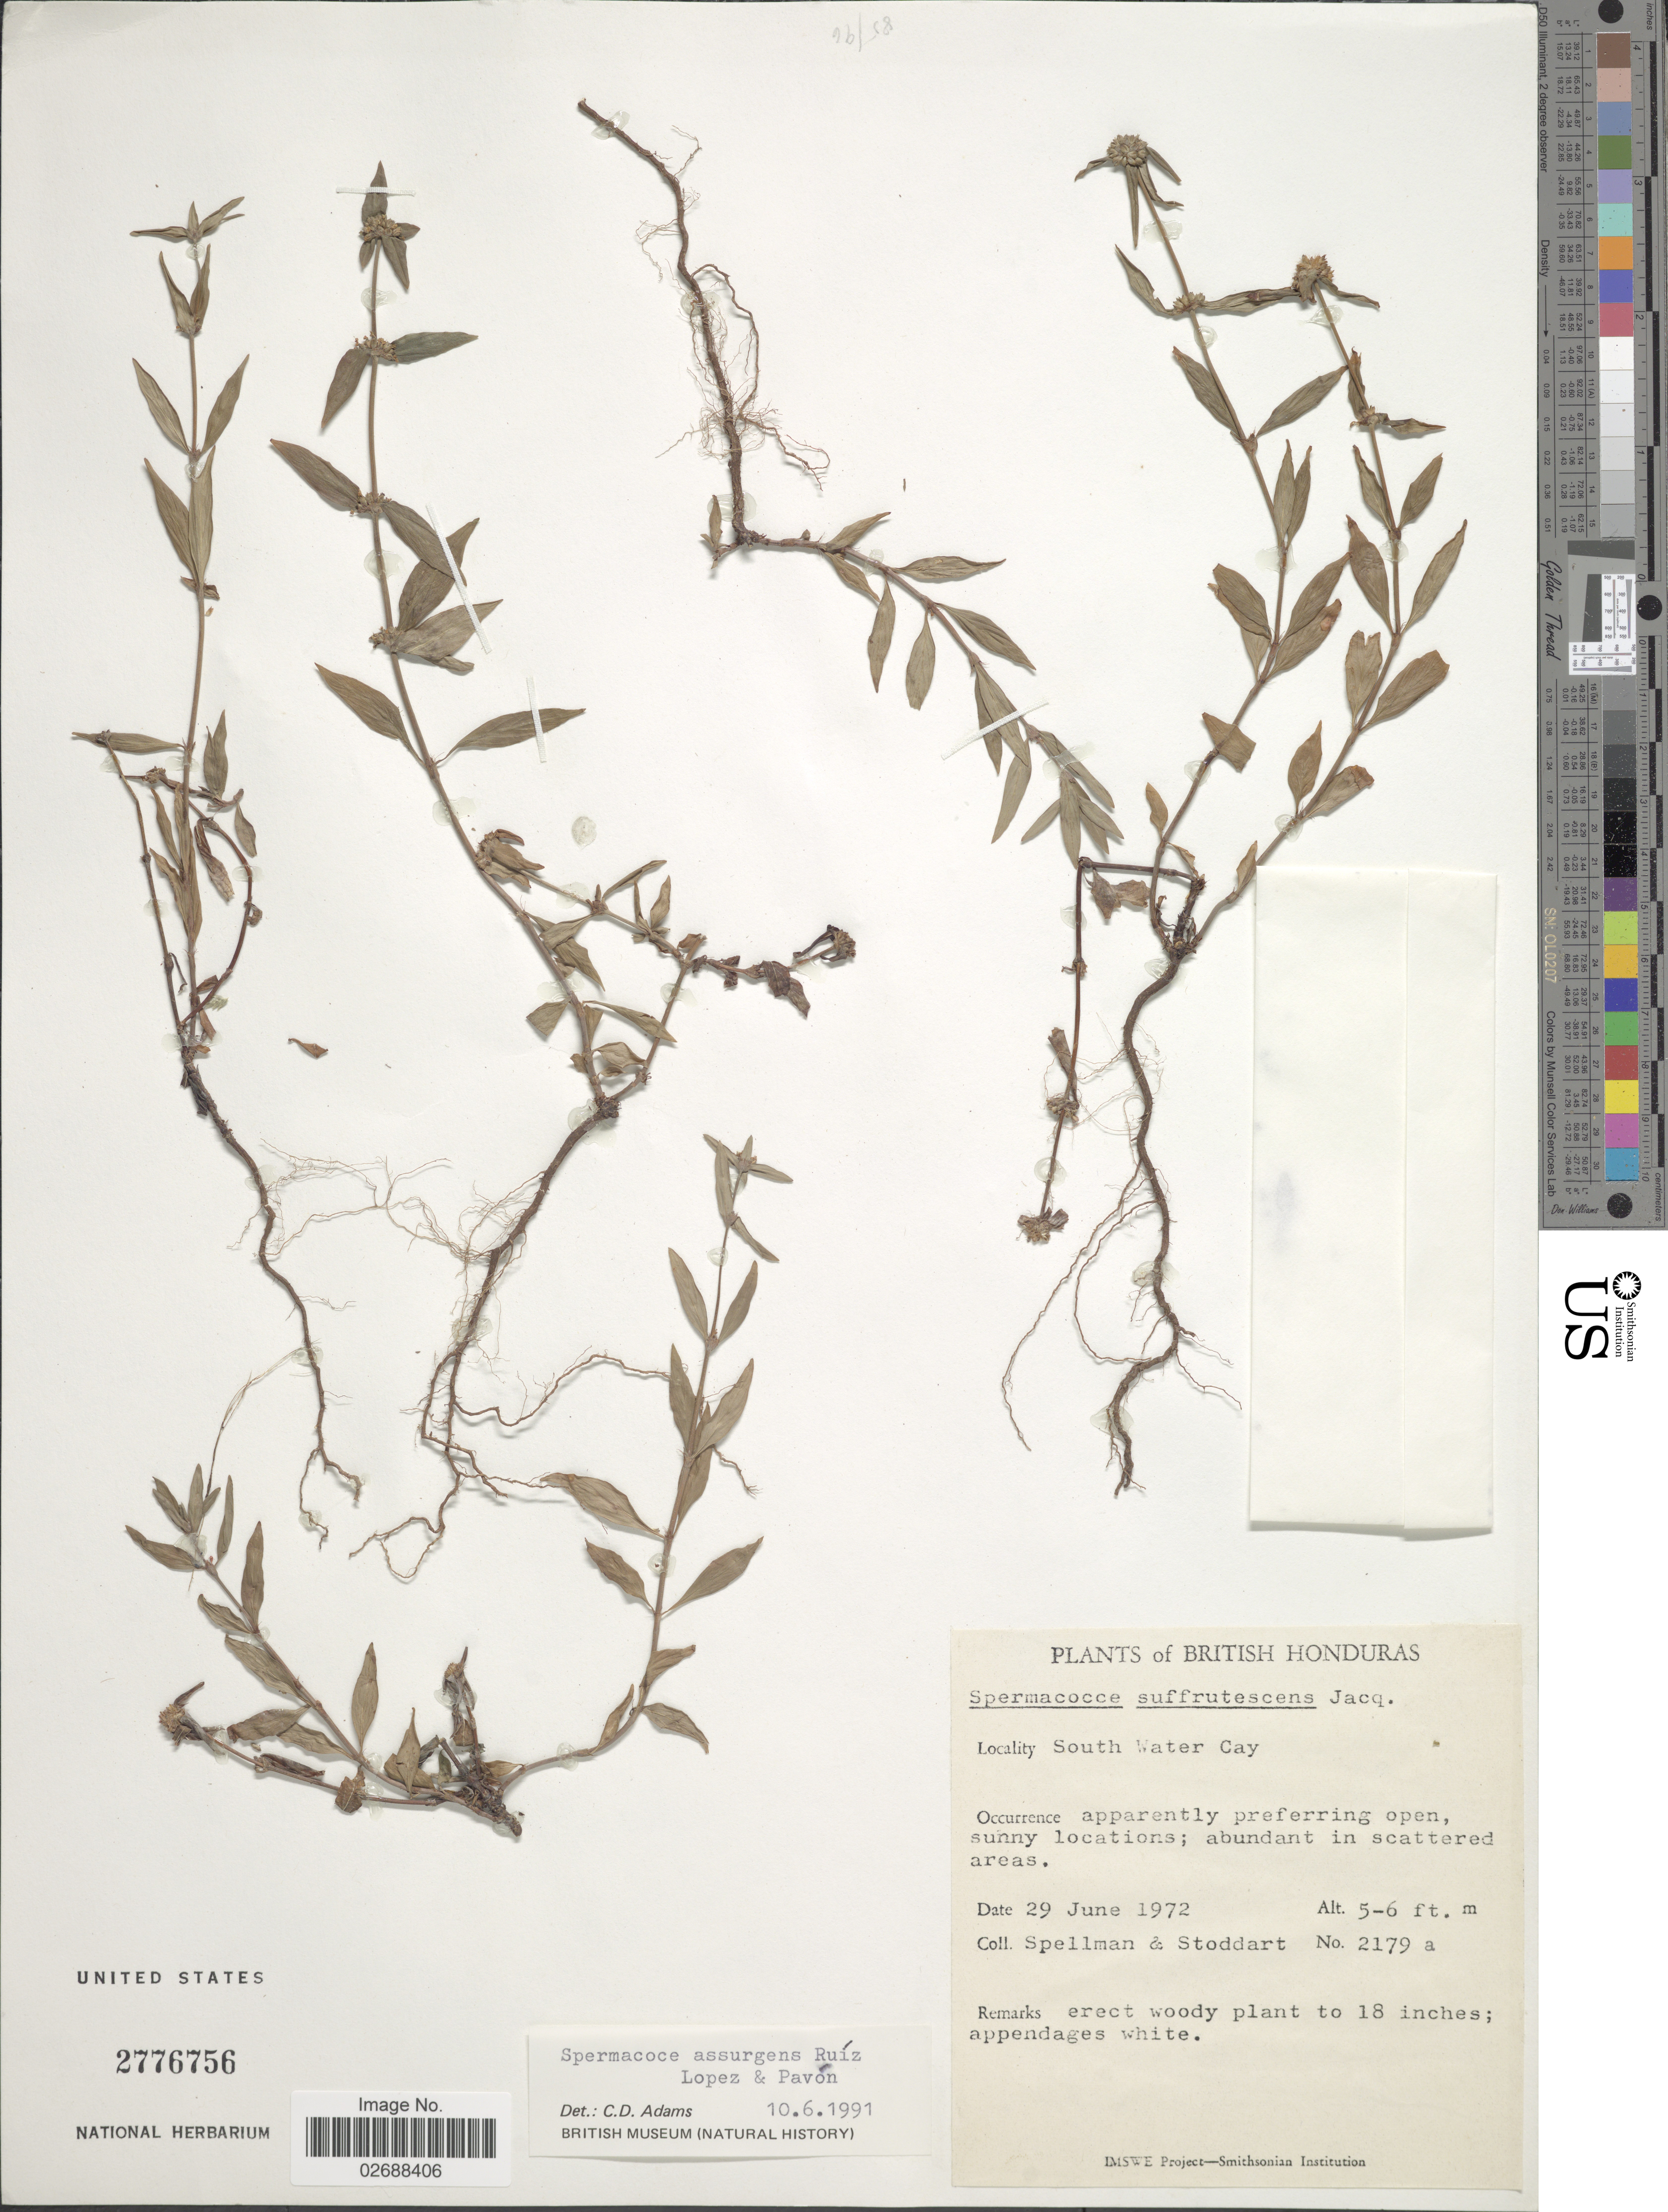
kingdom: Plantae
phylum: Tracheophyta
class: Magnoliopsida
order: Gentianales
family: Rubiaceae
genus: Borreria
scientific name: Borreria assurgens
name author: (Ruiz & Pav.) Griseb.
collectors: Spellman, -- & -. Stoddart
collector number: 2179a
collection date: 1972-06-29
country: Belize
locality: British Honduras. South Water Cay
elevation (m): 2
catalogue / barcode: US 2776756